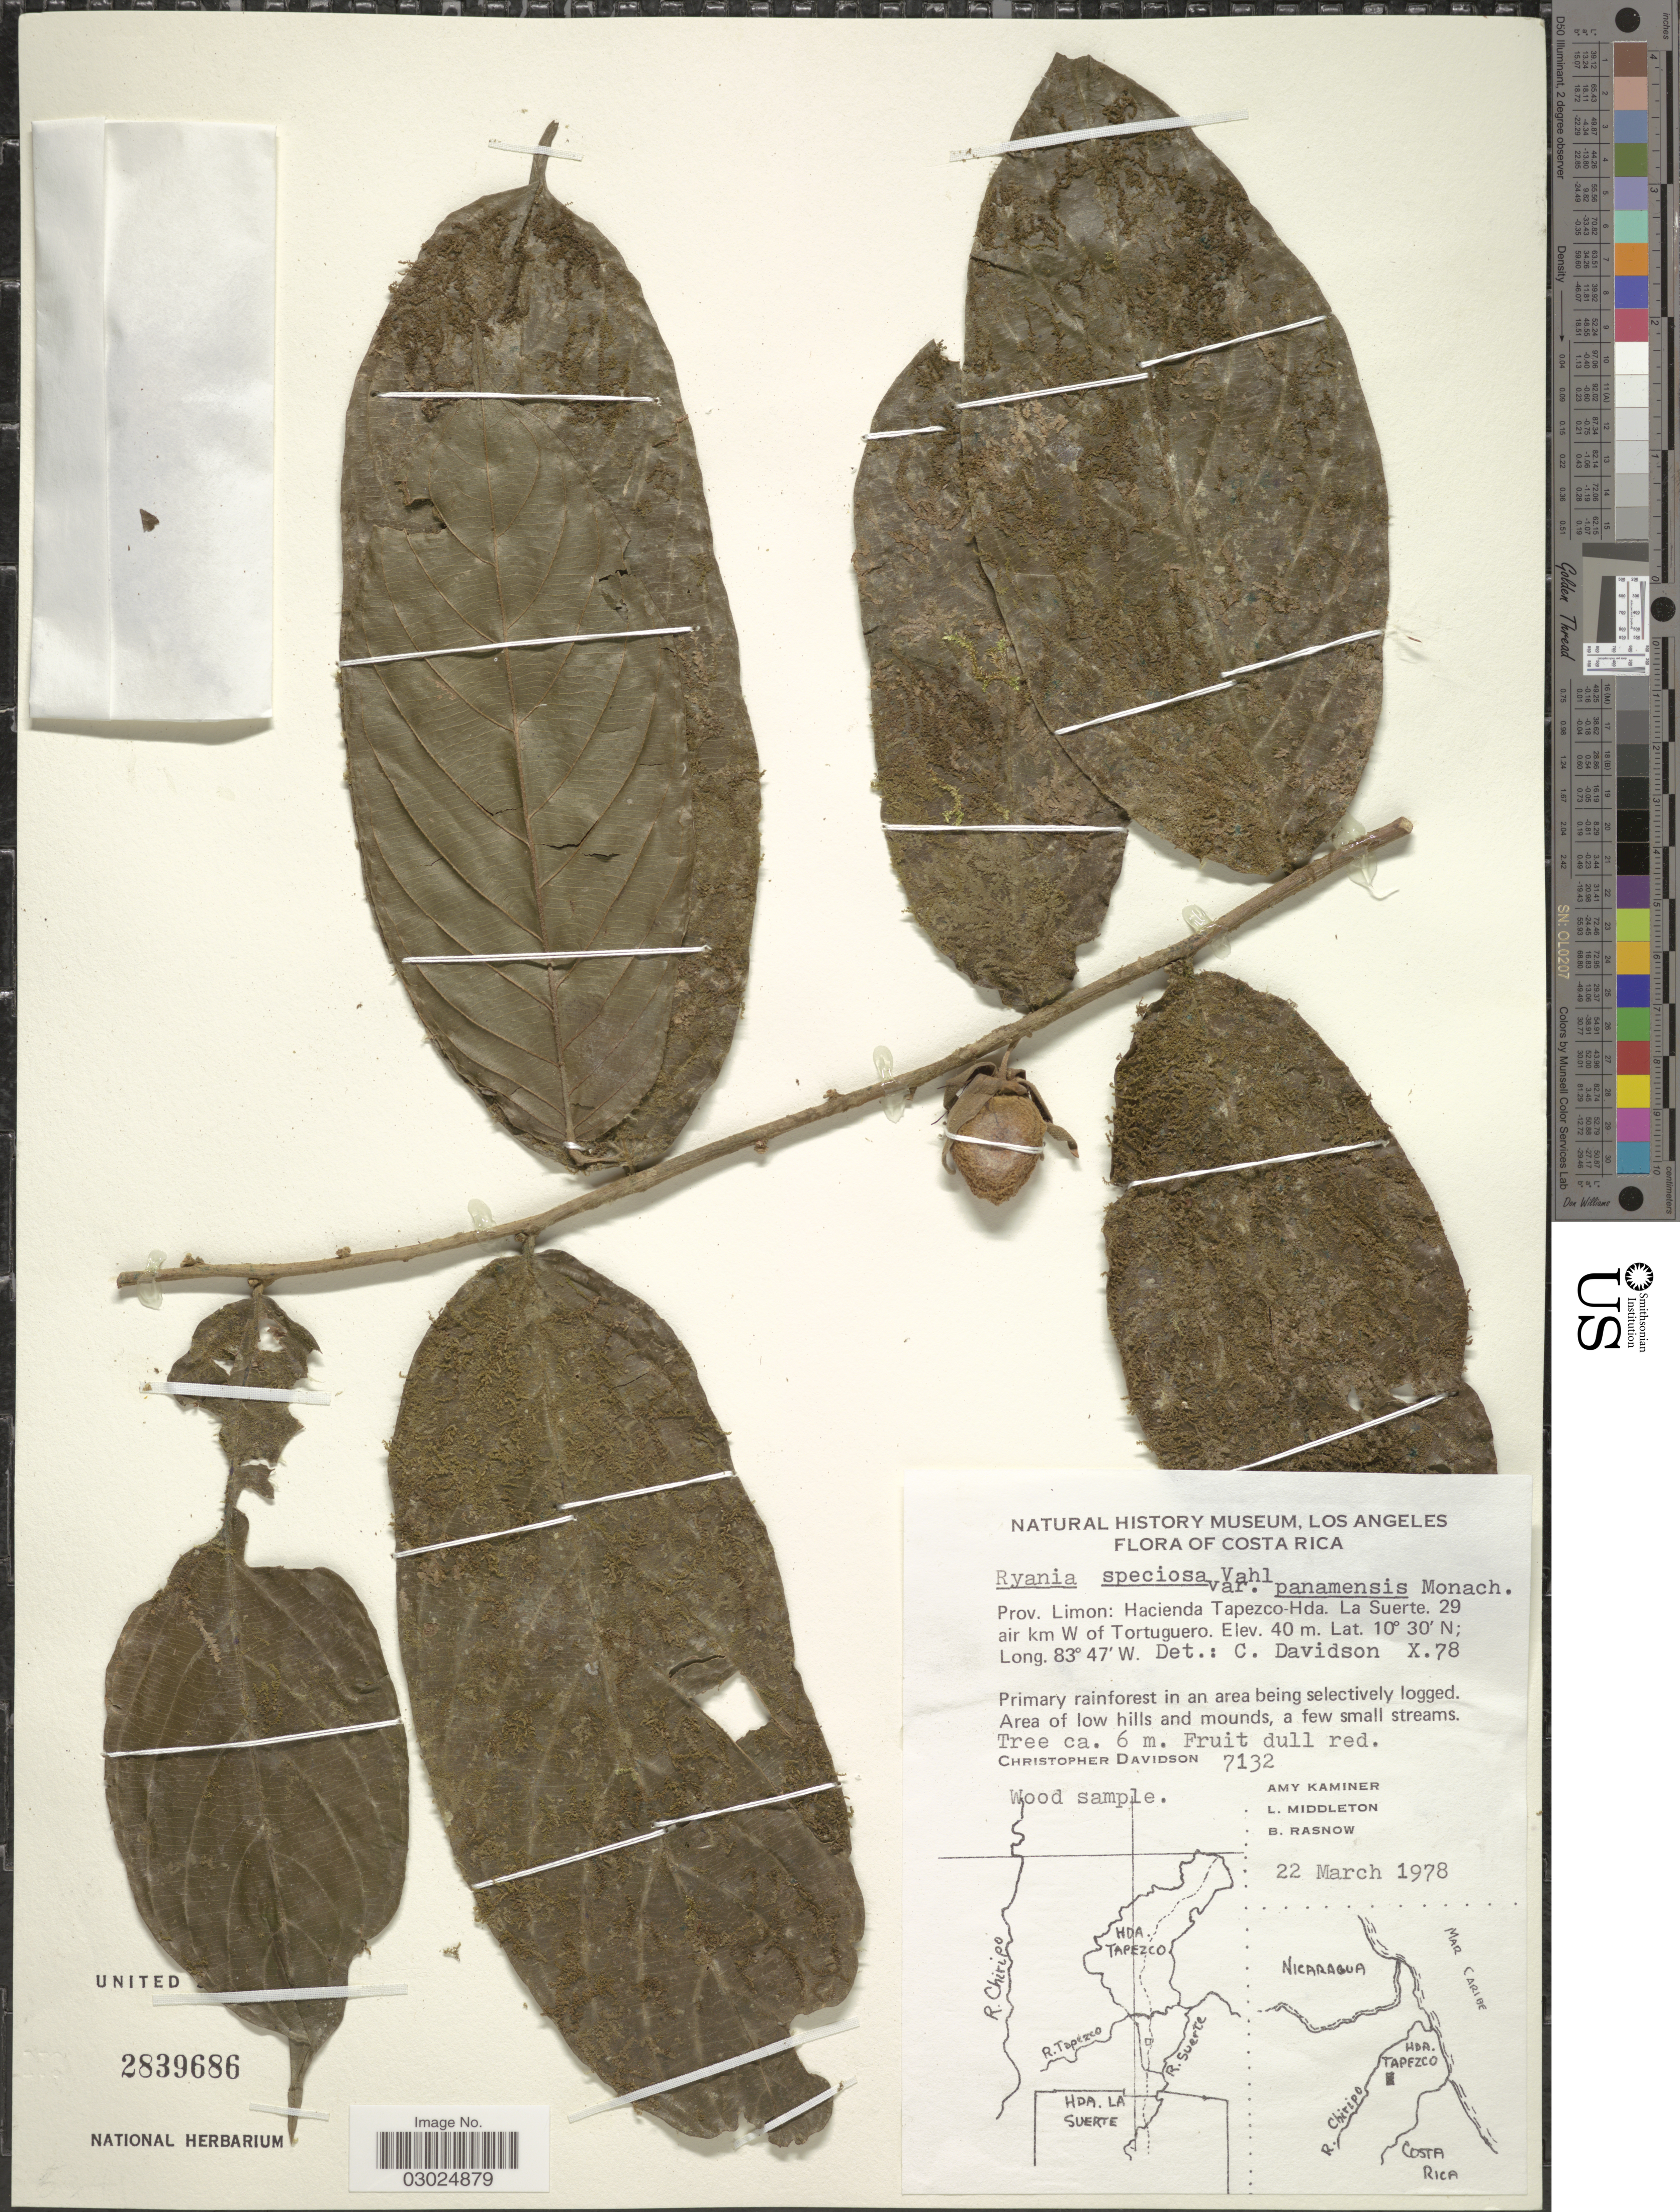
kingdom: Plantae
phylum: Tracheophyta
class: Magnoliopsida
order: Malpighiales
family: Salicaceae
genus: Ryania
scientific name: Ryania speciosa var. panamensis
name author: Monach.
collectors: C. Davidson, A. Kaminer, L. Middleton & B. Rasnow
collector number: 7132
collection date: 1978-03-22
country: Costa Rica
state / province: Limón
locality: Prov. Limon: Hacienda Tapezco-Hda. La Suerte. 29 air km W of Tortuguero.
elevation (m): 40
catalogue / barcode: US 2839686